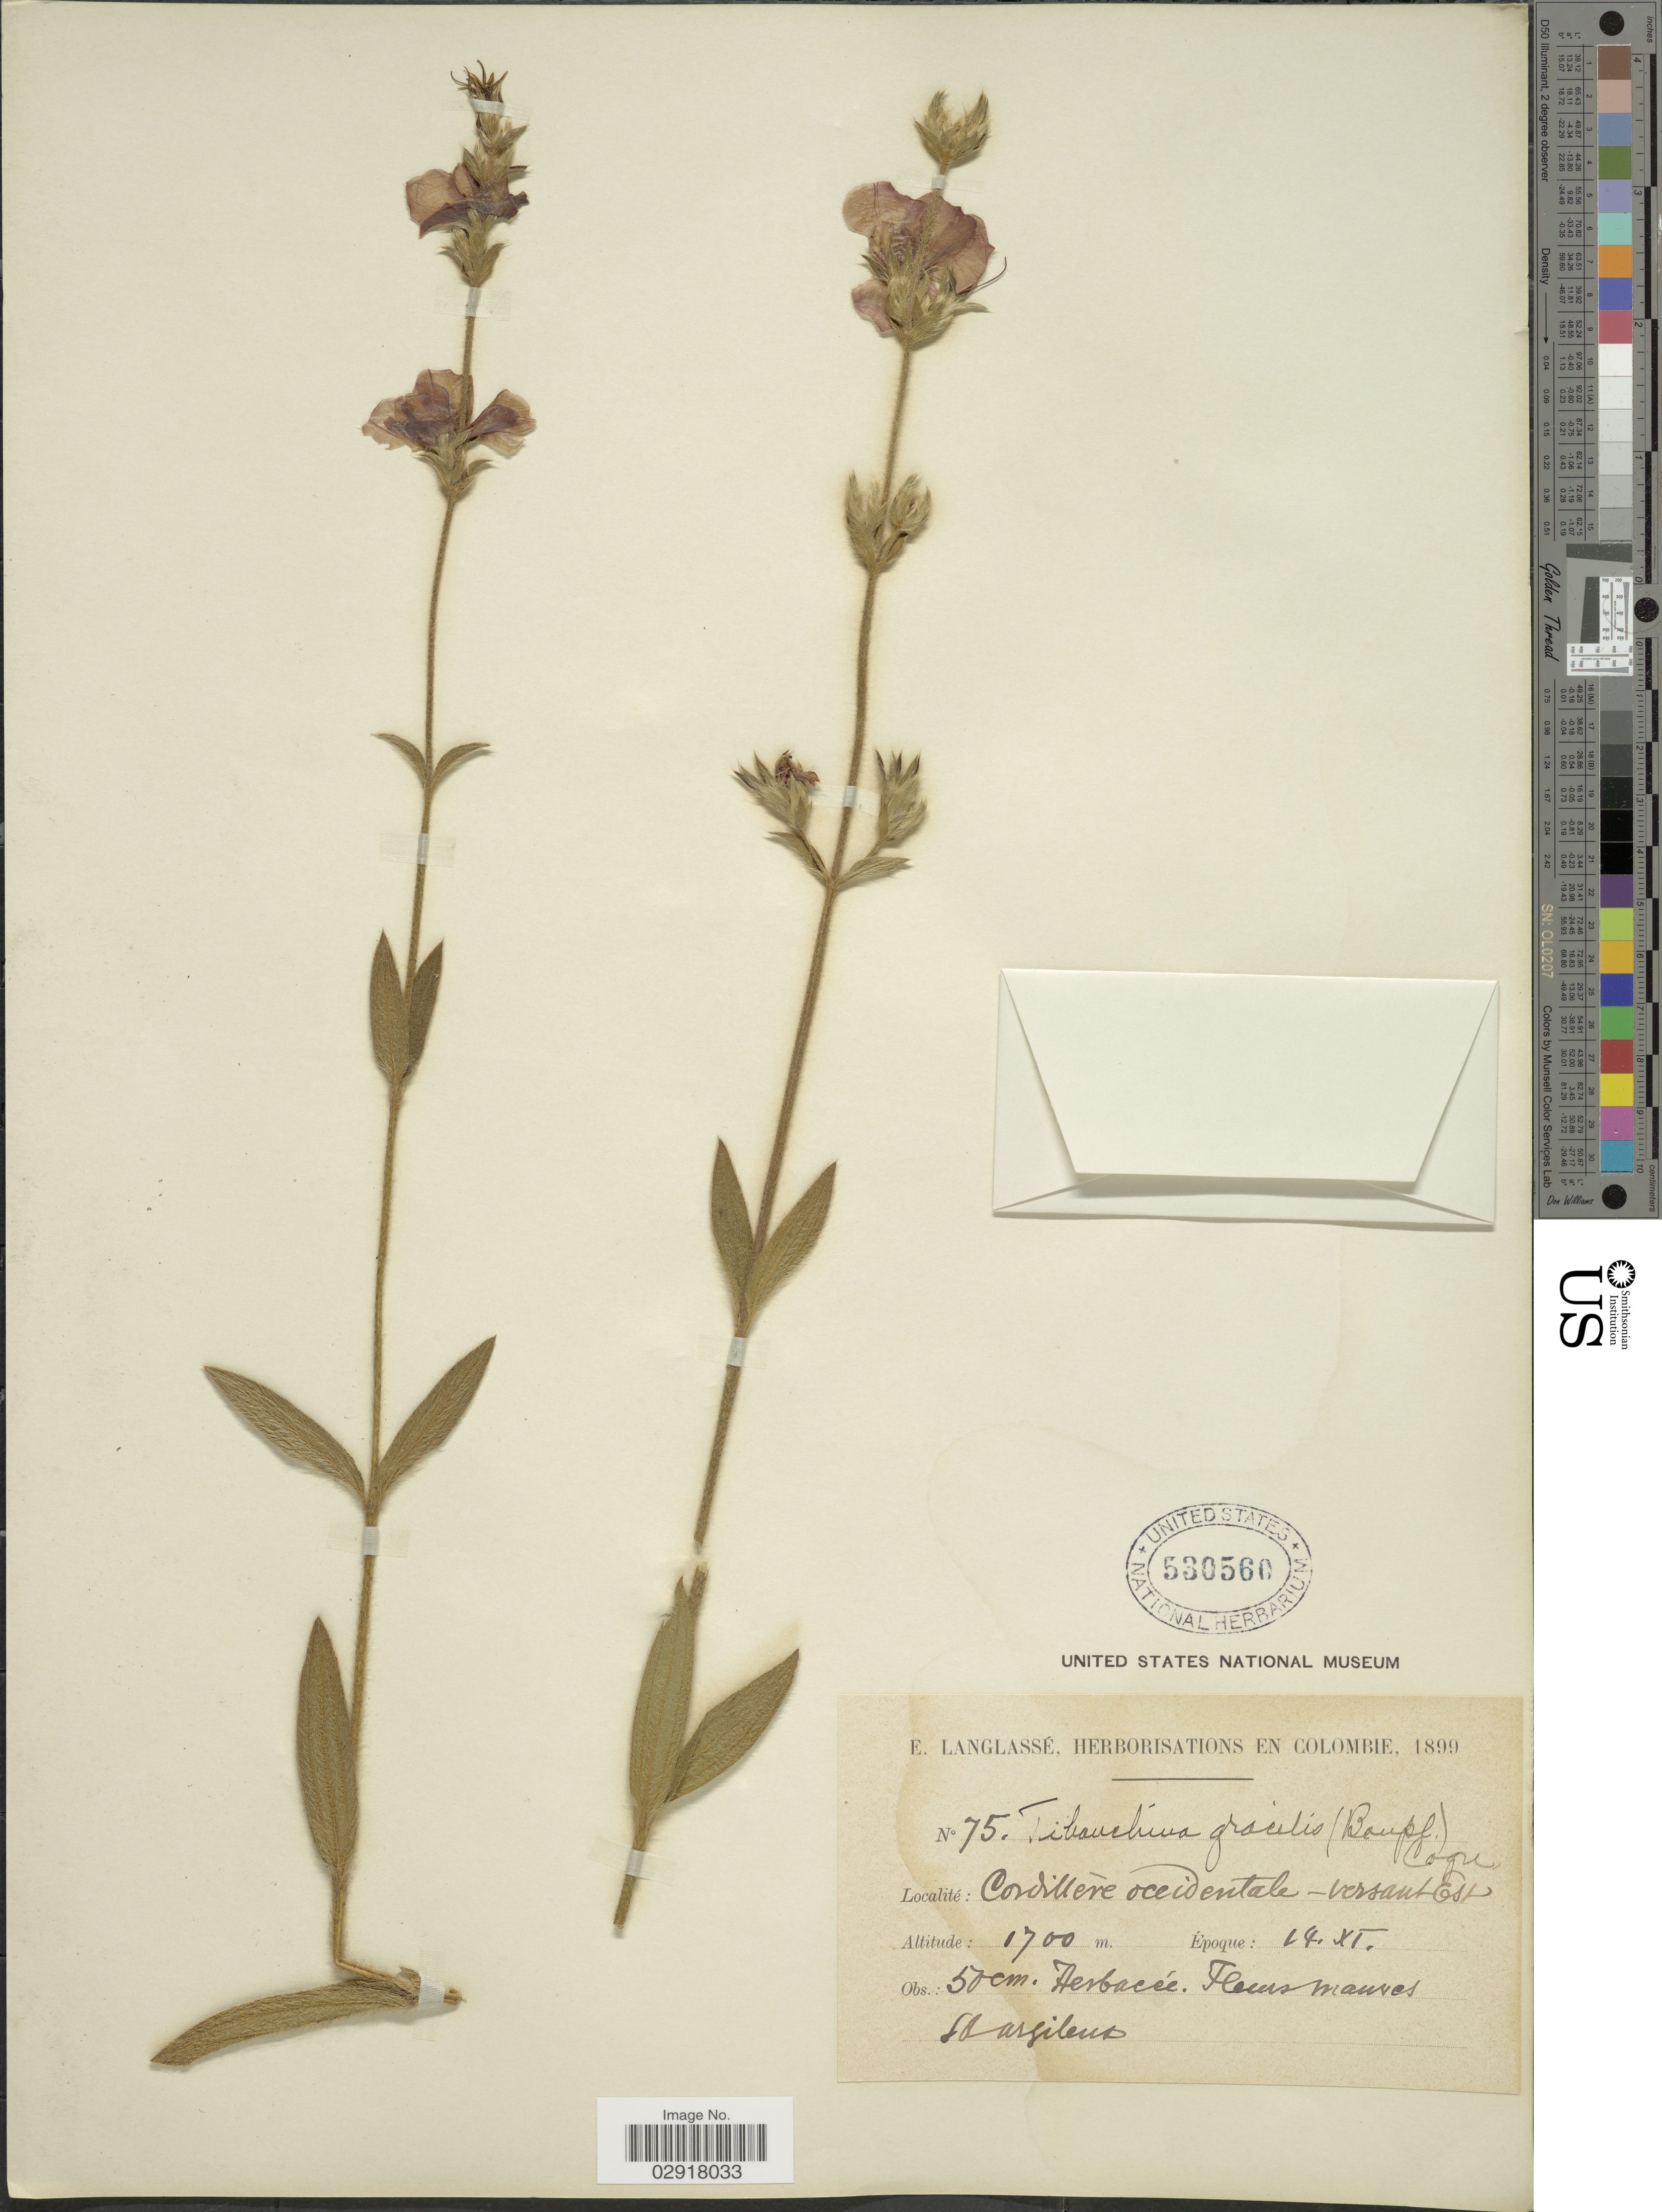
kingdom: Plantae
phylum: Tracheophyta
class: Magnoliopsida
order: Myrtales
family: Melastomataceae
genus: Chaetogastra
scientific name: Chaetogastra gracilis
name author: (Bonpl.) DC.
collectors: E. Langlassé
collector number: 75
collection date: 1899-11-14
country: Colombia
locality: Cordillera occidentale- versant Est.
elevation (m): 1700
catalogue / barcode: US 530560